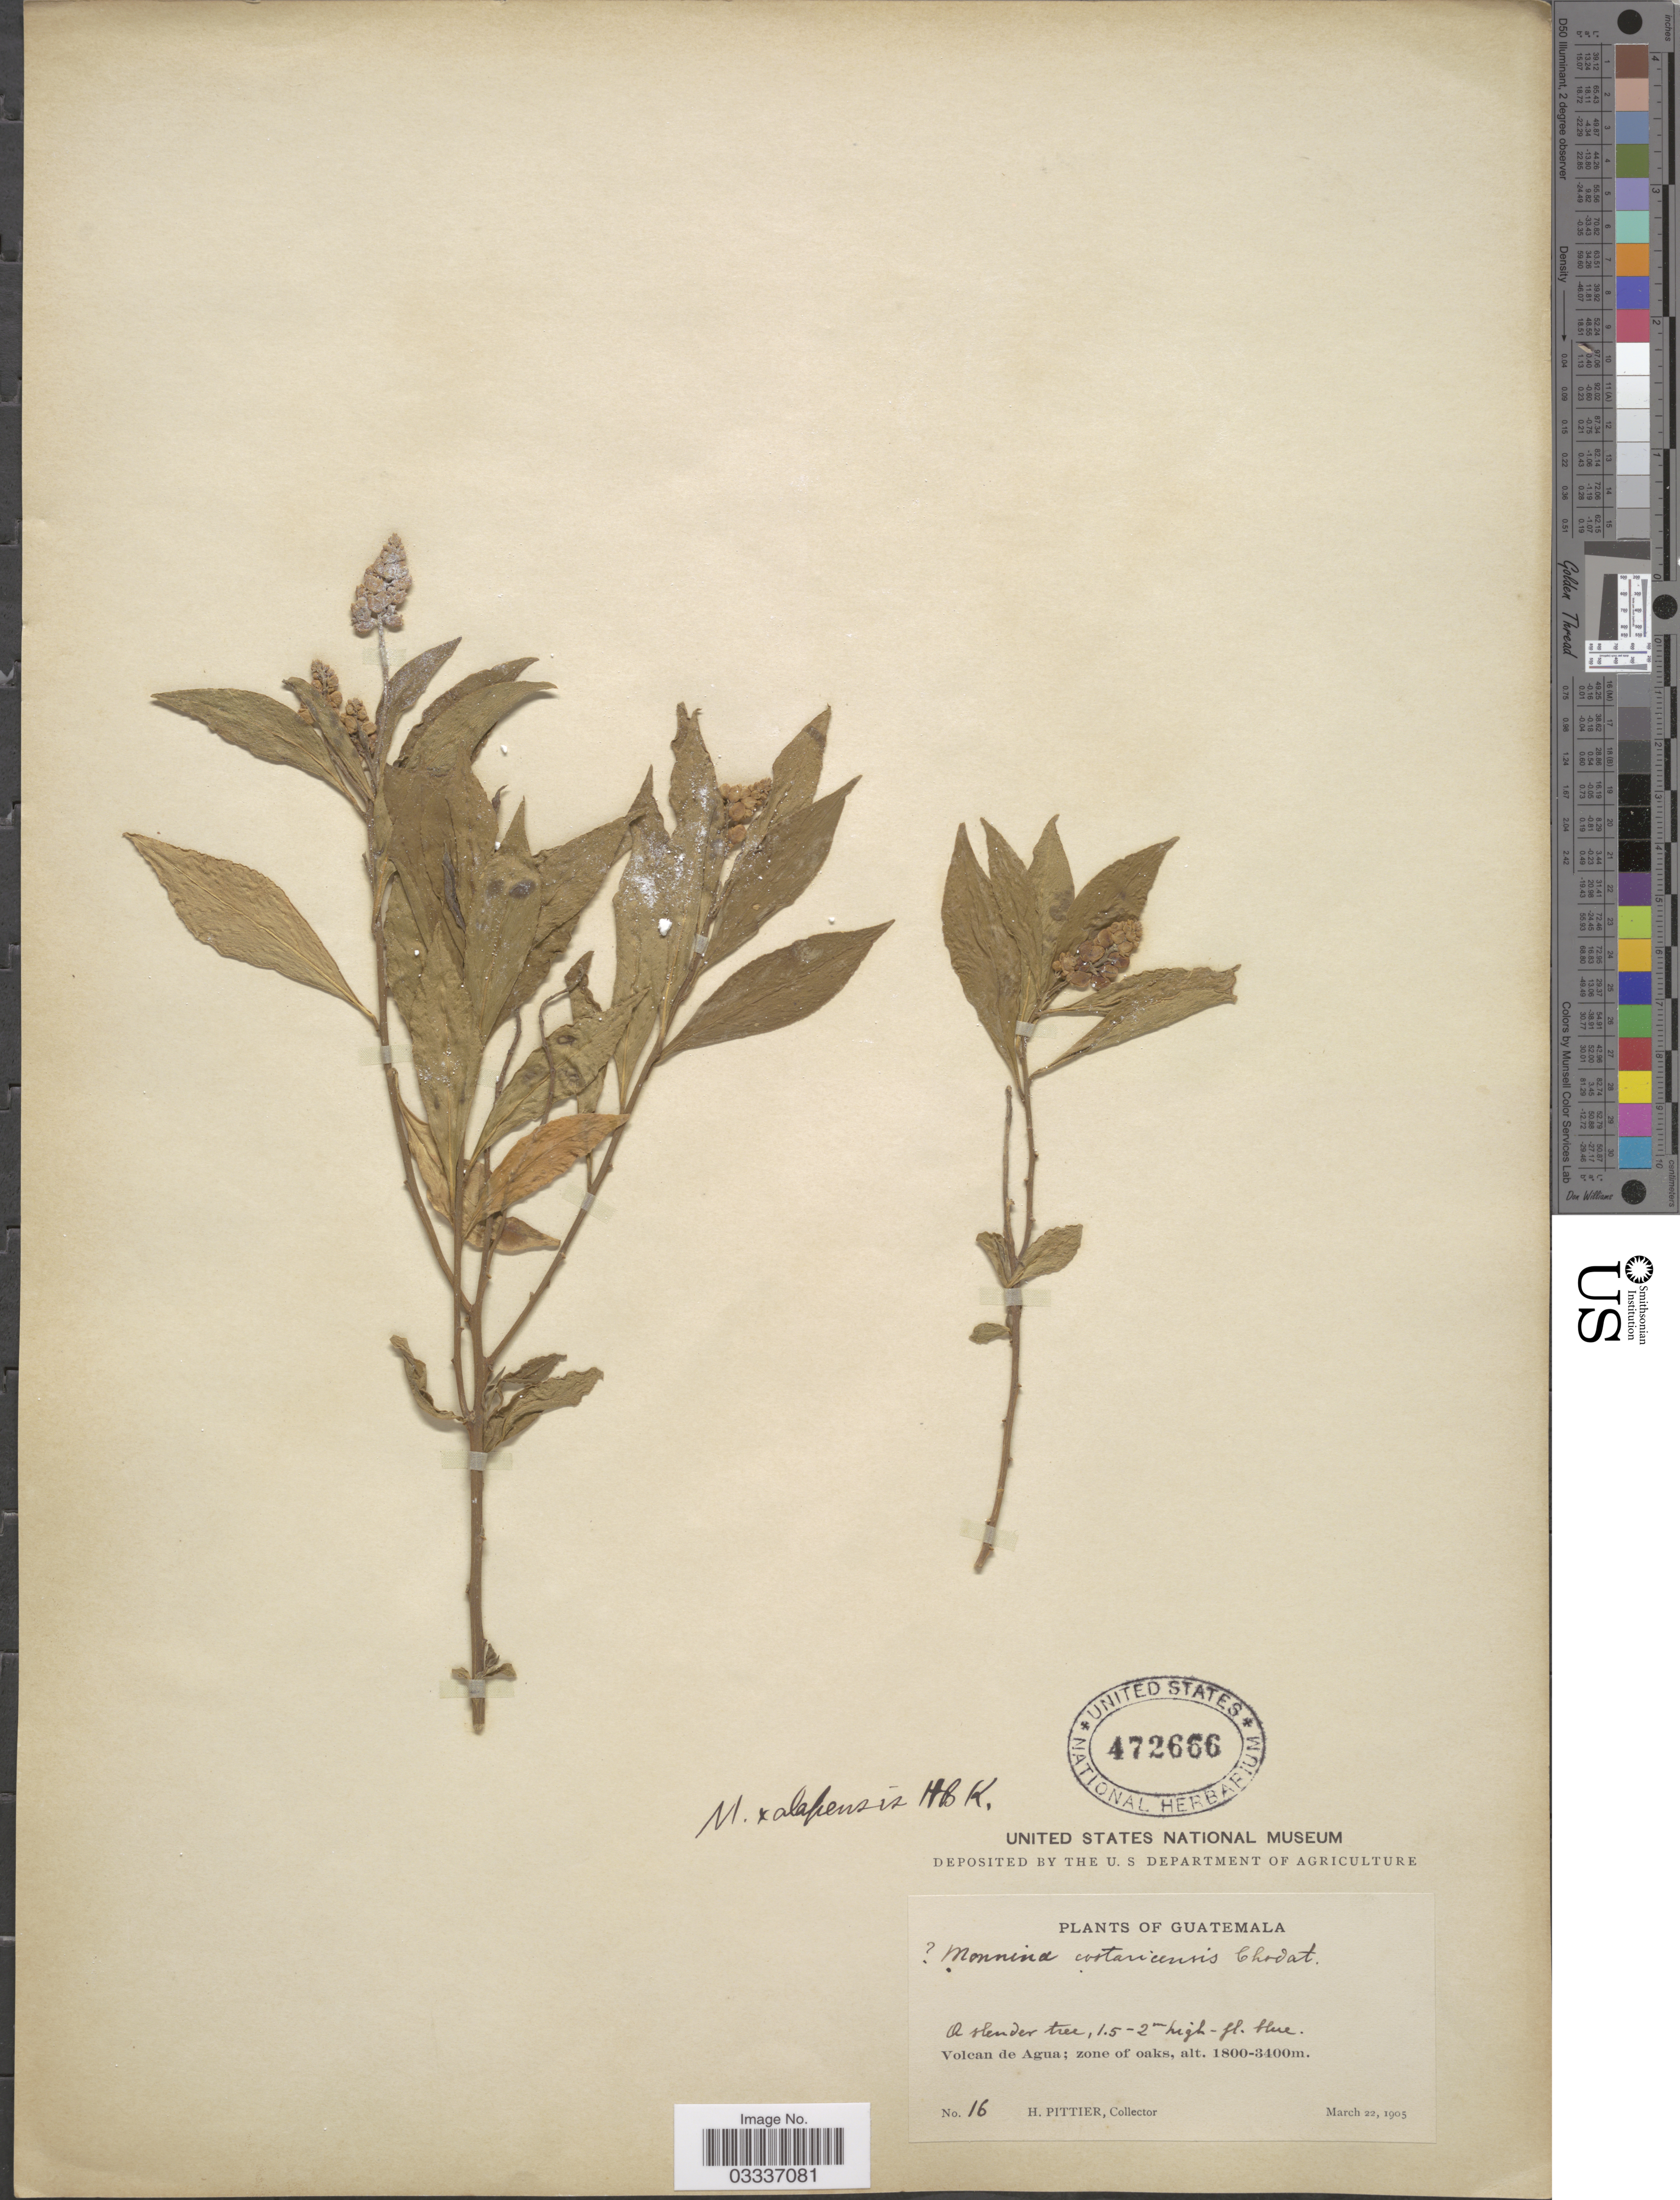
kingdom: Plantae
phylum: Tracheophyta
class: Magnoliopsida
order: Fabales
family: Polygalaceae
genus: Monnina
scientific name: Monnina xalapensis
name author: Kunth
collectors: H. F. Pittier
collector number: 16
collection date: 1905-03-22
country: Guatemala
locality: Volcan de Agua; zone of oaks.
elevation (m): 1800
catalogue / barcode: US 472666